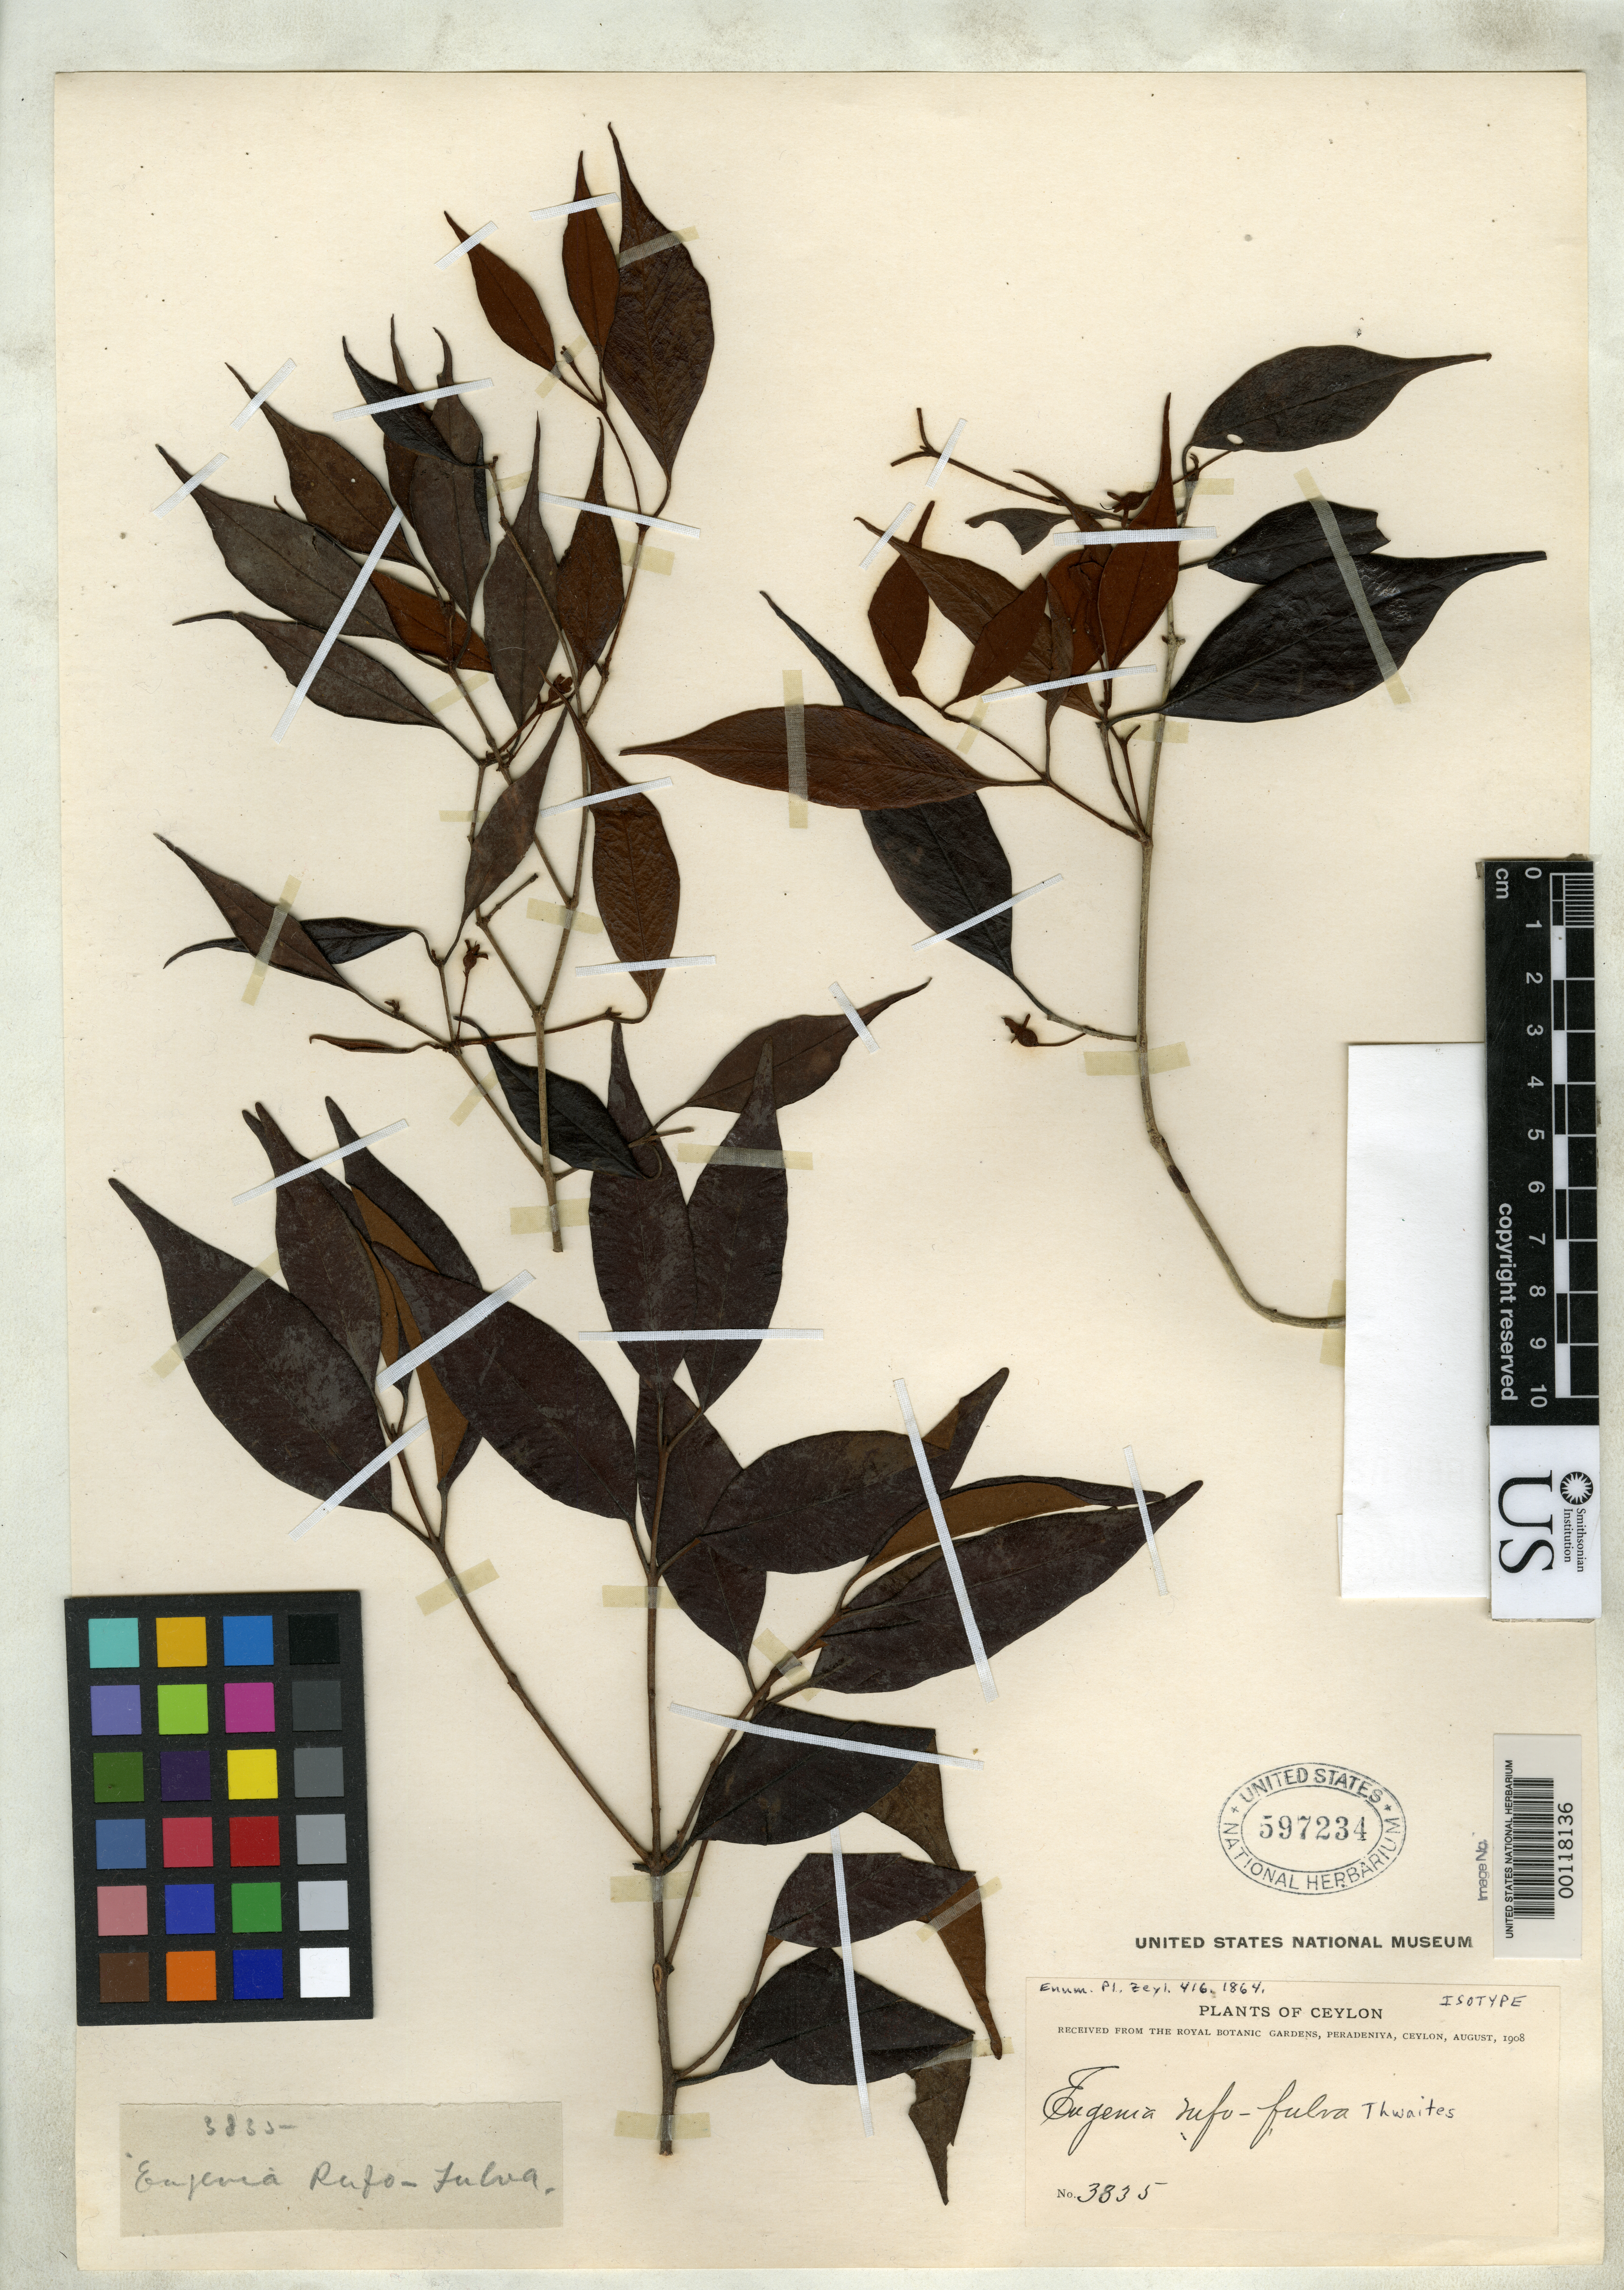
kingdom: Plantae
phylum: Tracheophyta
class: Magnoliopsida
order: Myrtales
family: Myrtaceae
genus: Eugenia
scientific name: Eugenia rufo-fulva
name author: Thwaites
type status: Isotype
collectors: G. H. K. Thwaites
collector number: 3835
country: Sri Lanka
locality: "Ceylon"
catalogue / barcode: US 597234